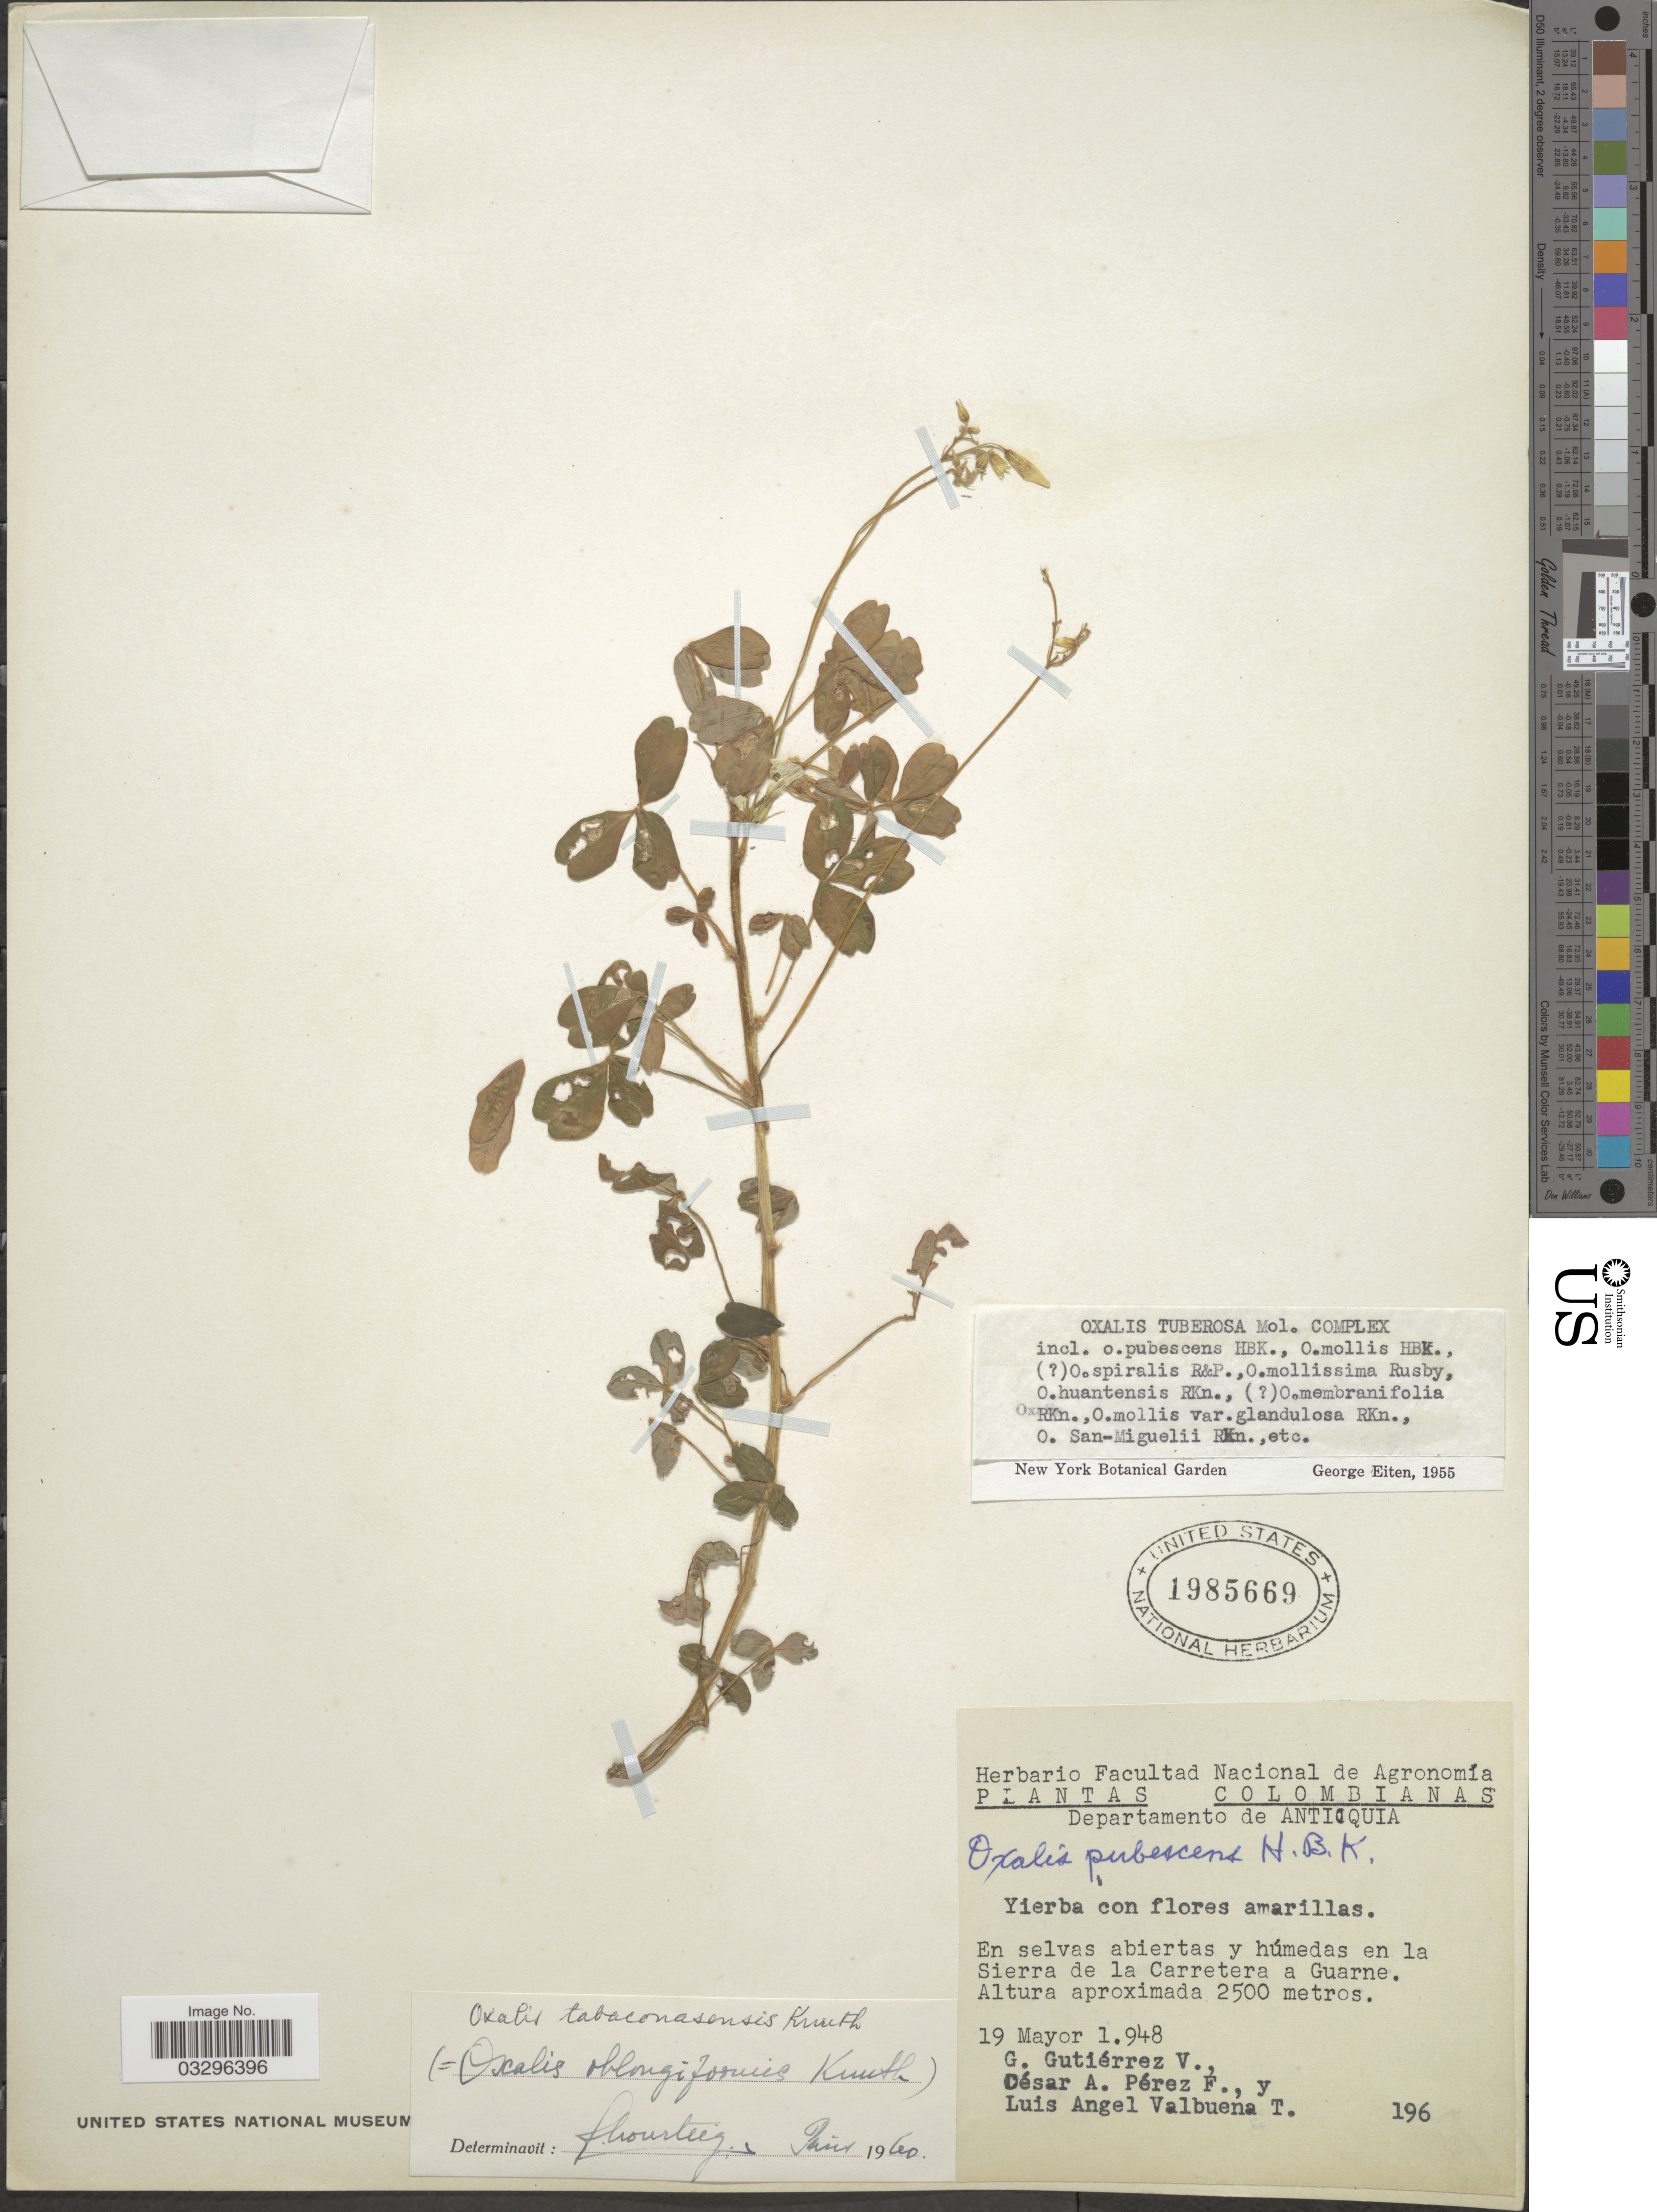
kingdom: Plantae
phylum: Tracheophyta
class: Magnoliopsida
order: Oxalidales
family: Oxalidaceae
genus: Oxalis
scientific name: Oxalis tabaconasensis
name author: R. Knuth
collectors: G. Gutiérrez V., C. Pérez F. & L. Valbuena T.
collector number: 196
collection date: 1948-05-19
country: Colombia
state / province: Antioquia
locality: Departamento de Antioquia. En selvas abiertas y húmedas en la Sierra de la Carretera a Guarne.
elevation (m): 2500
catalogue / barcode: US 1985669